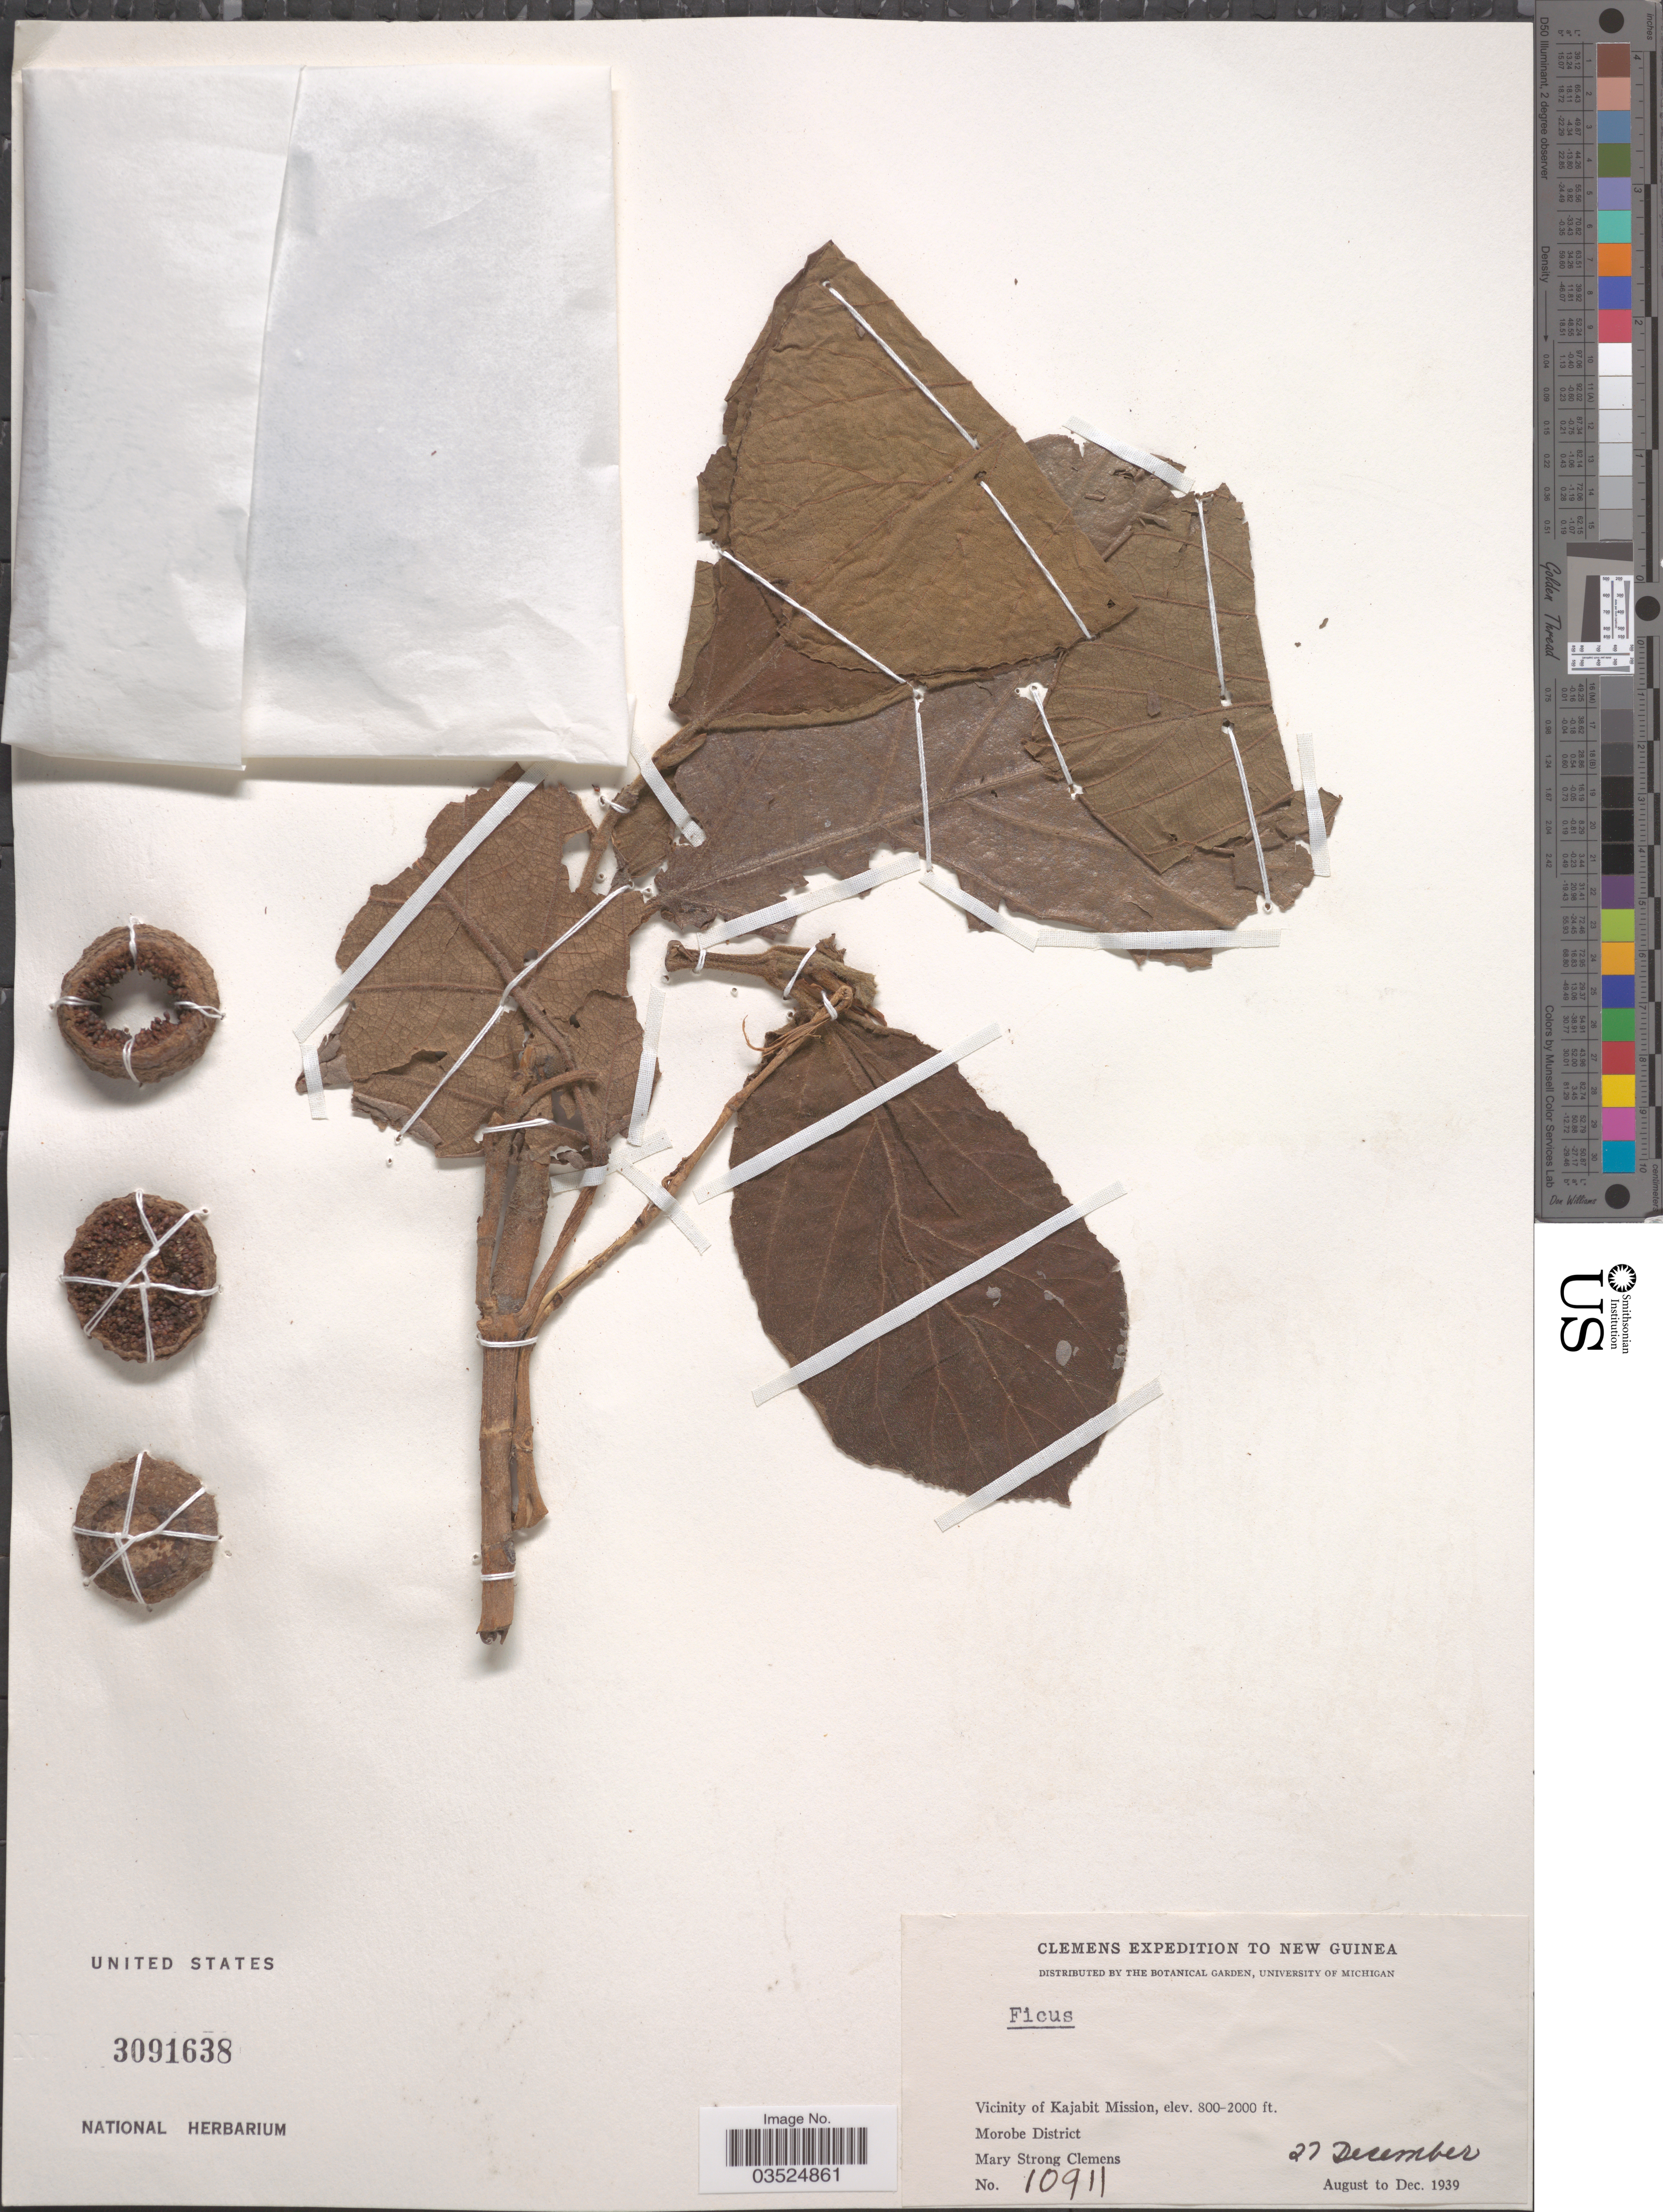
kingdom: Plantae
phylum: Tracheophyta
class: Magnoliopsida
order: Rosales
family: Moraceae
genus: Ficus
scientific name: Ficus sp.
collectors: M. S. Clemens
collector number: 10911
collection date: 1939-12-27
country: Papua New Guinea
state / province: Morobe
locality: New Guinea. Vicinity of Kajabit Mission, Morobe District.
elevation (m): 244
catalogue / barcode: US 3091638